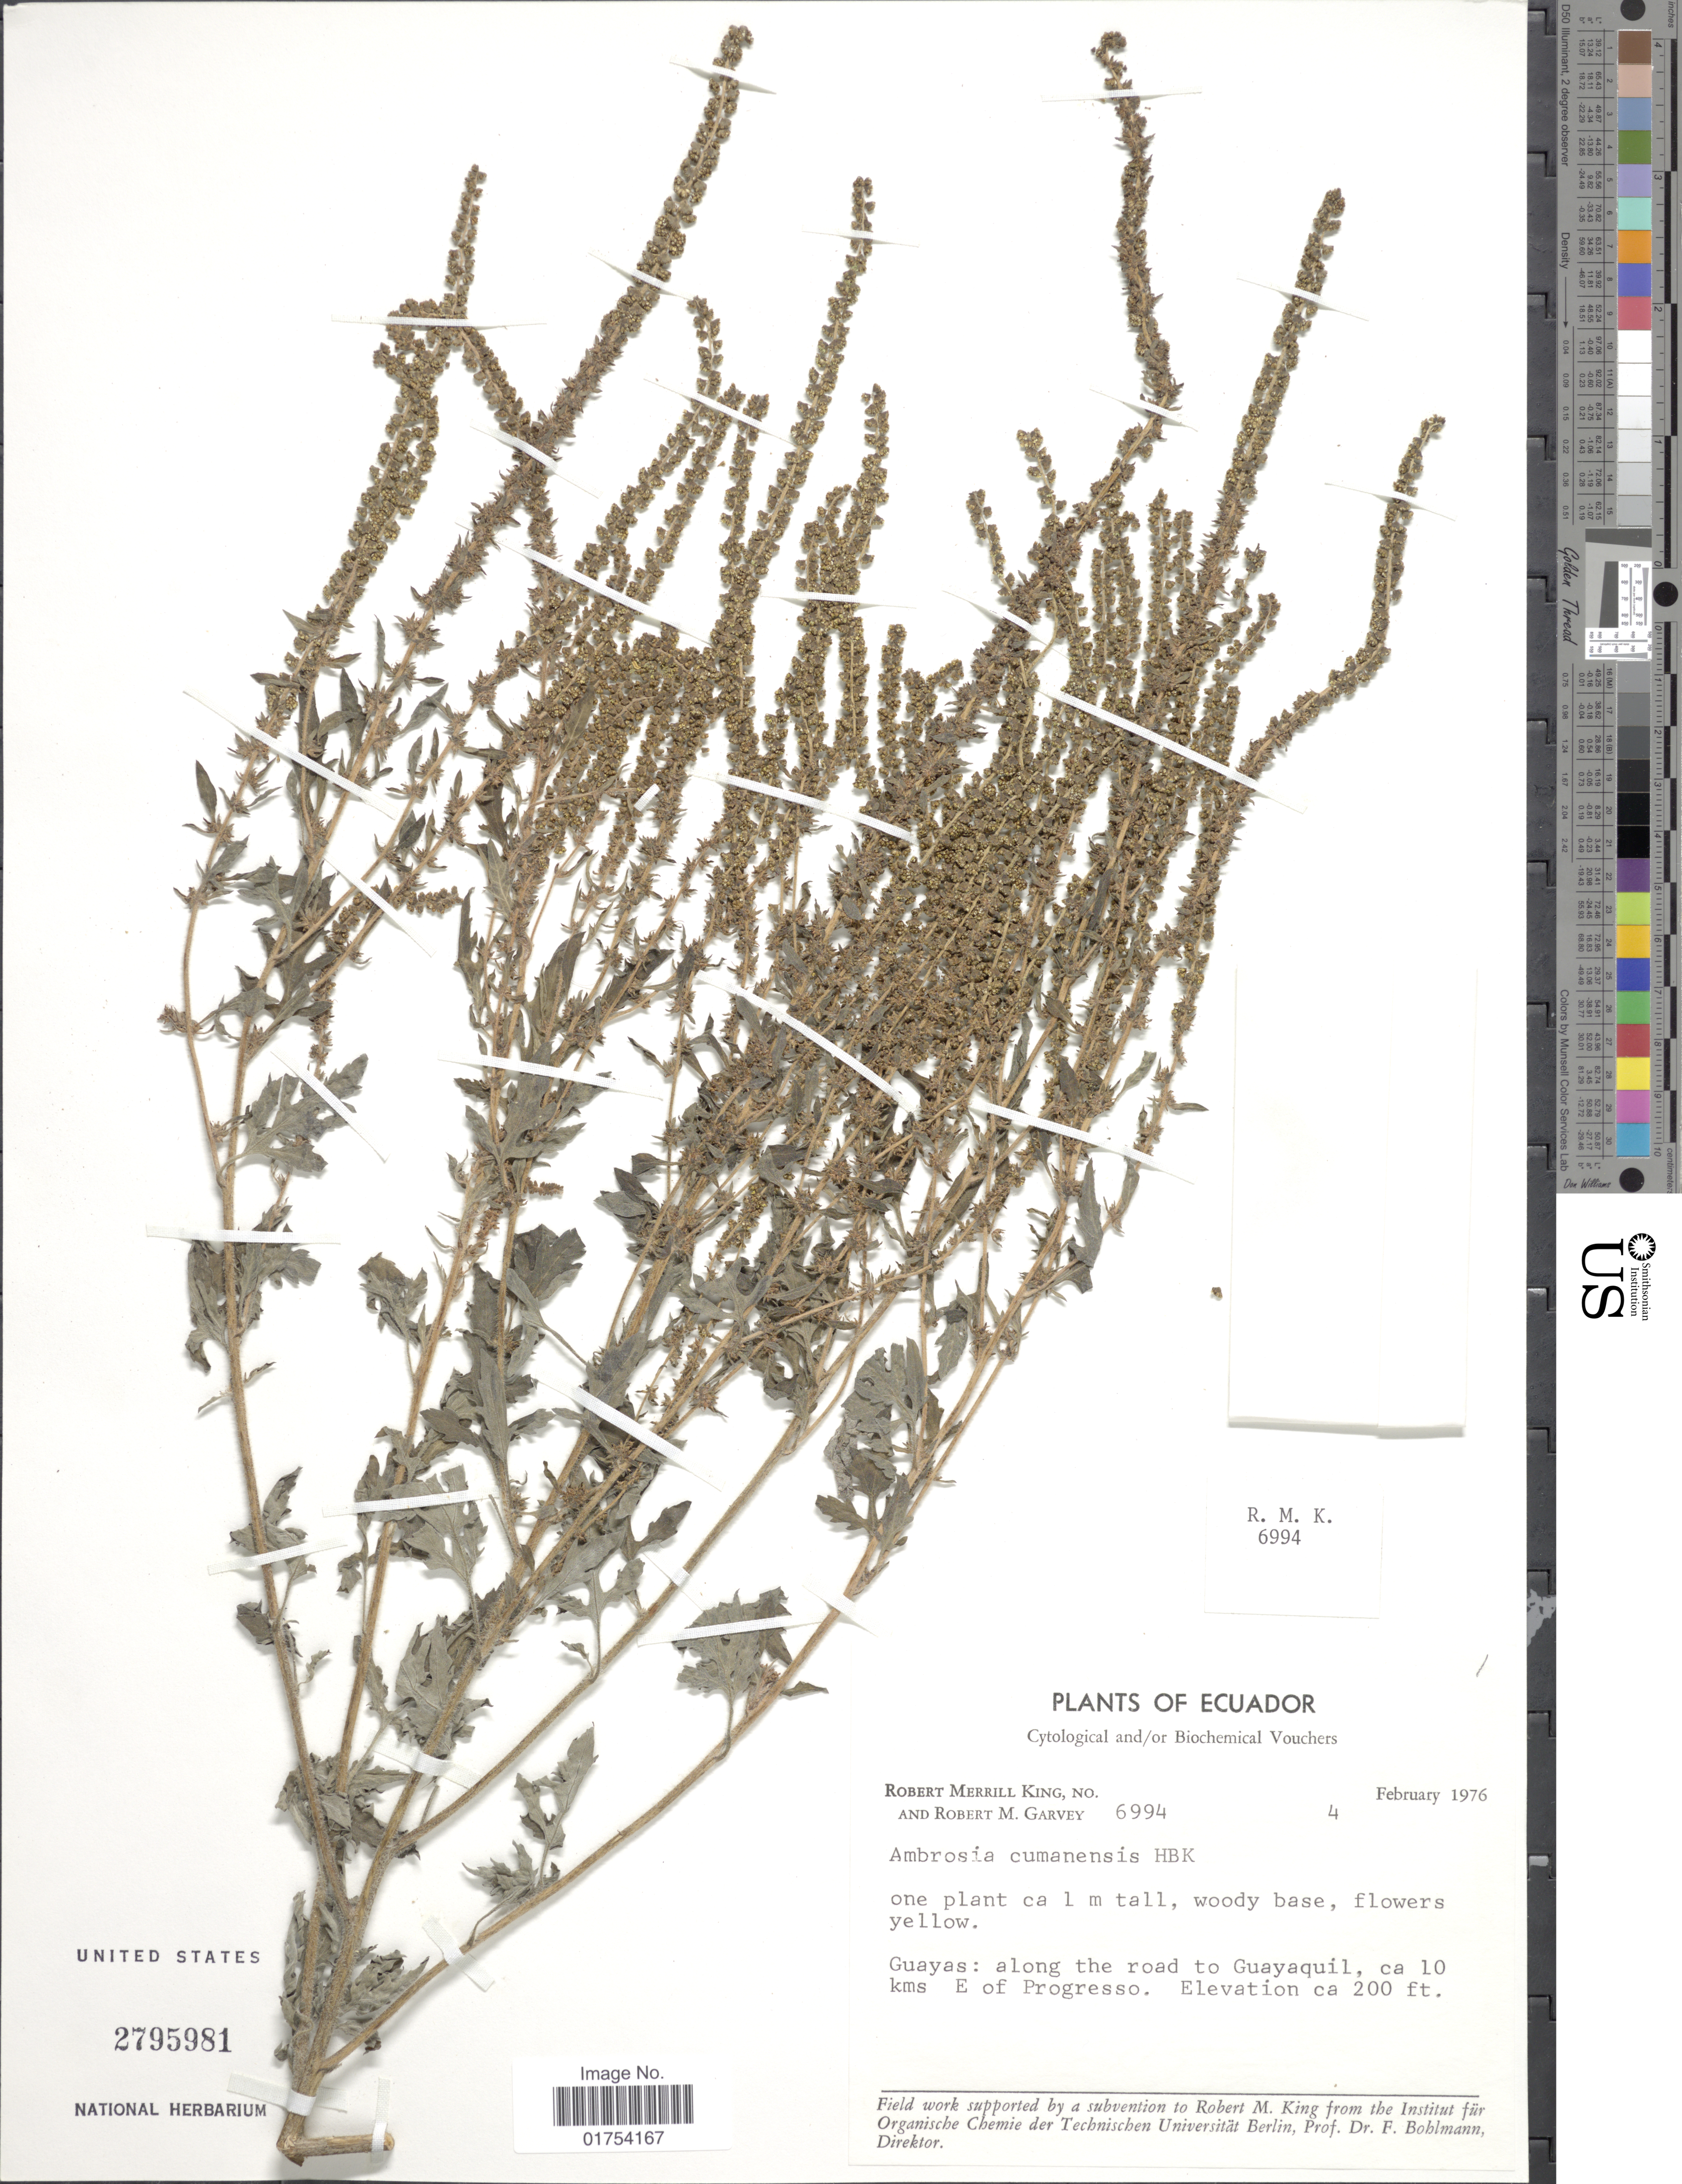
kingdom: Plantae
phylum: Tracheophyta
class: Magnoliopsida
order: Asterales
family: Asteraceae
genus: Ambrosia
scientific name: Ambrosia peruviana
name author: Willd.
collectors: R. M. King & R. Garvey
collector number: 6994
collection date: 1976-02-04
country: Ecuador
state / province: Guayas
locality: Along the road to Guayaquil, ca 10 kms E of Progresso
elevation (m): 61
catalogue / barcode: US 2795981